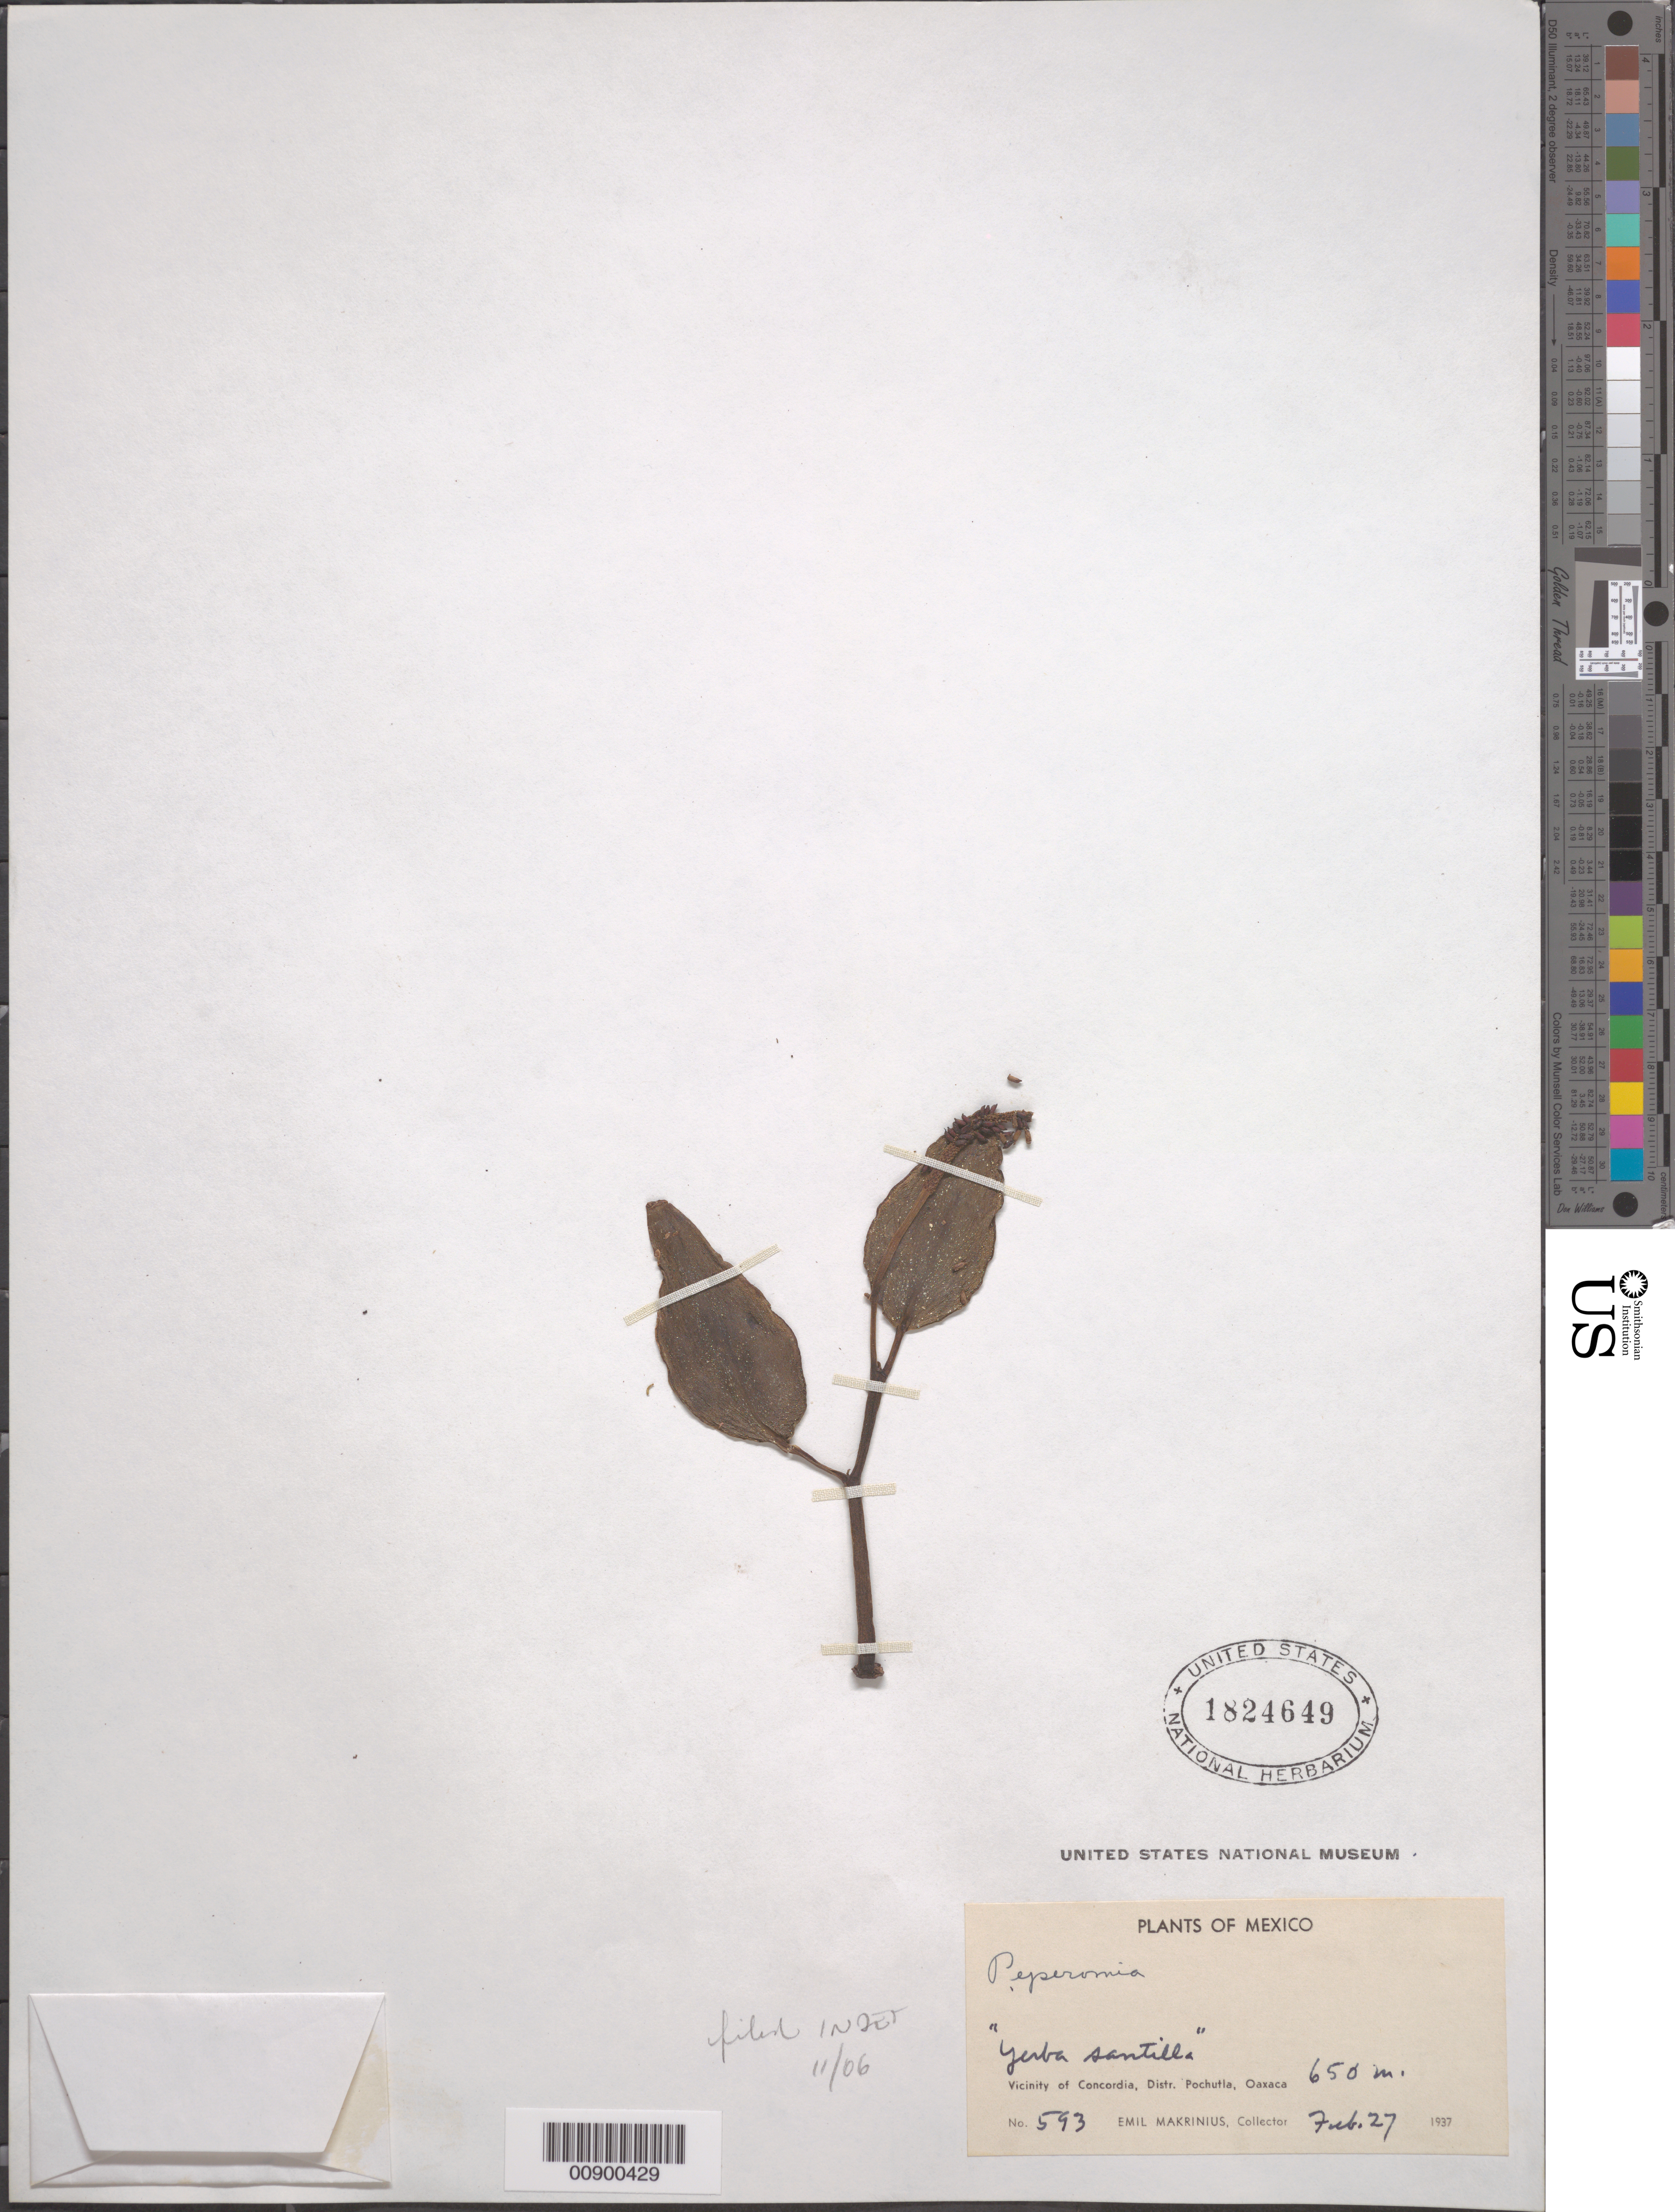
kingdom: Plantae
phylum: Tracheophyta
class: Magnoliopsida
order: Piperales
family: Piperaceae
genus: Peperomia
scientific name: Peperomia granulosa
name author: Trel.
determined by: Jiménez, José Estaban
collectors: E. Makrinius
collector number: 593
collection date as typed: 27 Feb 1937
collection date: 1937-02-27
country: Mexico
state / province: Oaxaca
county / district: Pochutla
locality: Vicinity of Concordia, Distr. Pochutla, Oaxaca.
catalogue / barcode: US 1824649